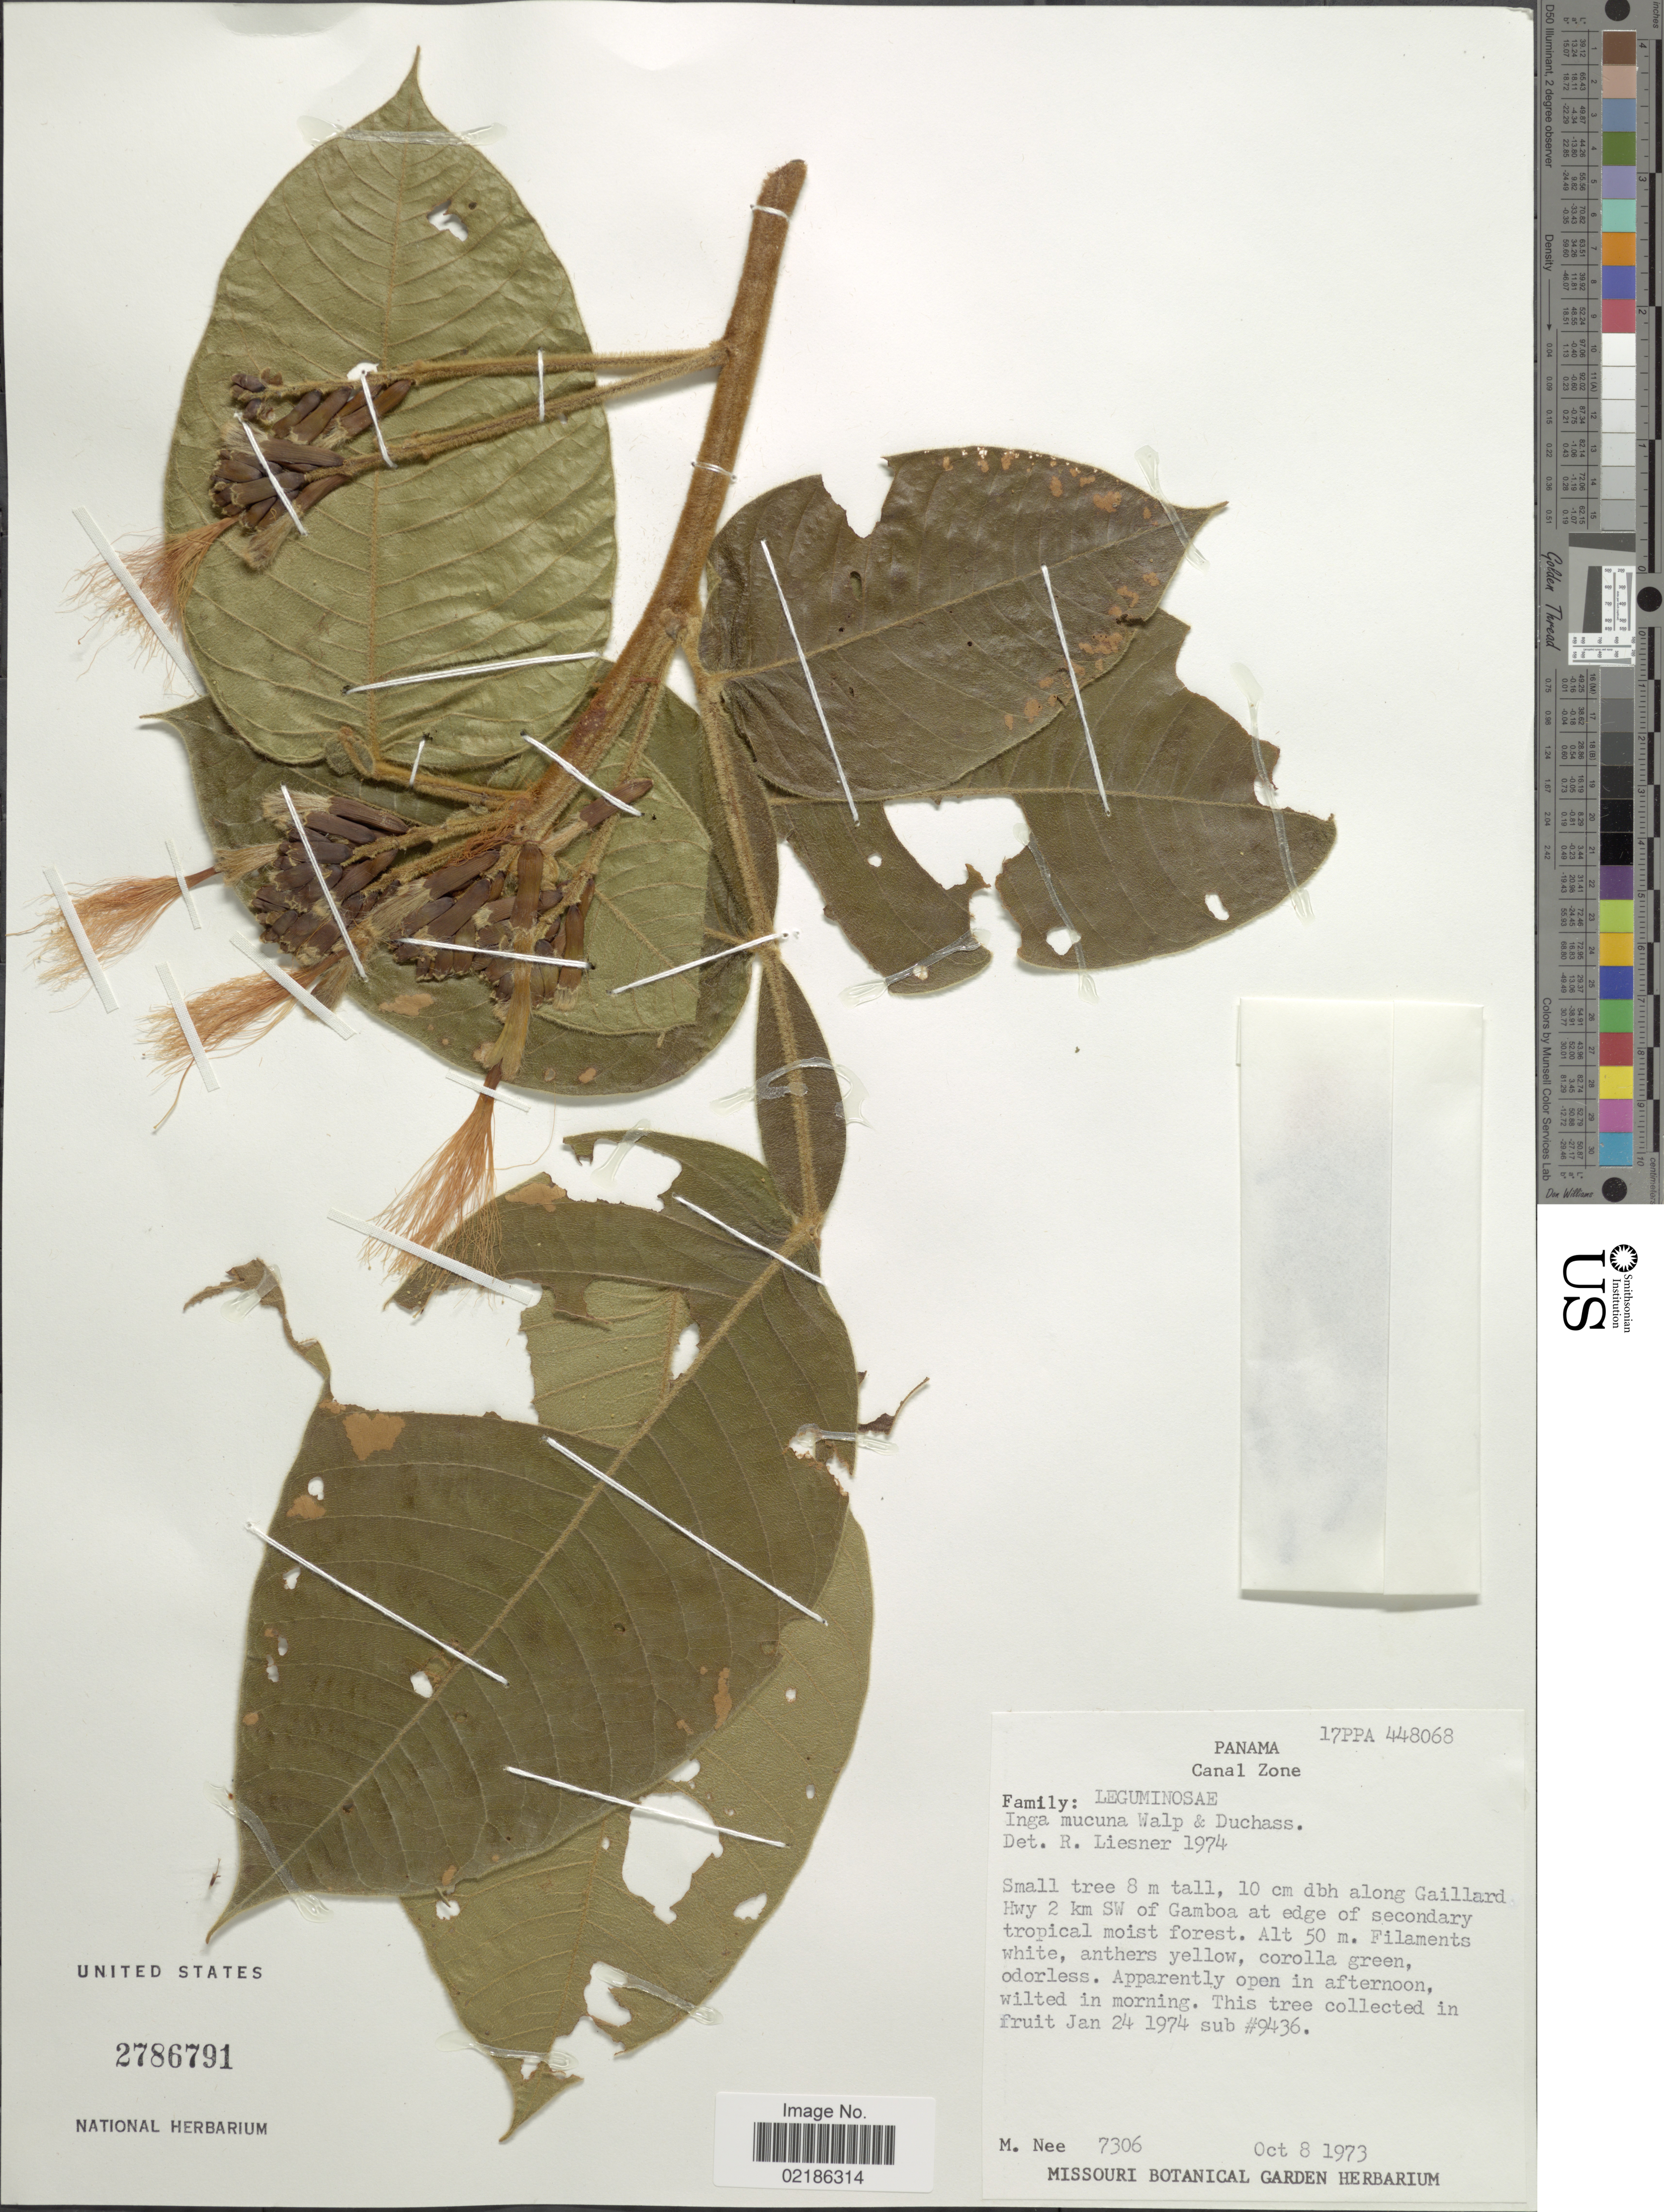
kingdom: Plantae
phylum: Tracheophyta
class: Magnoliopsida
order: Fabales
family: Fabaceae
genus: Inga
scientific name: Inga mucuna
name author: Walp.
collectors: M. Nee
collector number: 7306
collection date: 1973-10-08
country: Panama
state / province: Colón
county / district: Canal Zone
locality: Canal Zone, along Gaillard Hwy 2 km SW of Gamboa at edge of secondary tropical moist forest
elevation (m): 50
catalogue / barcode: US 2786791